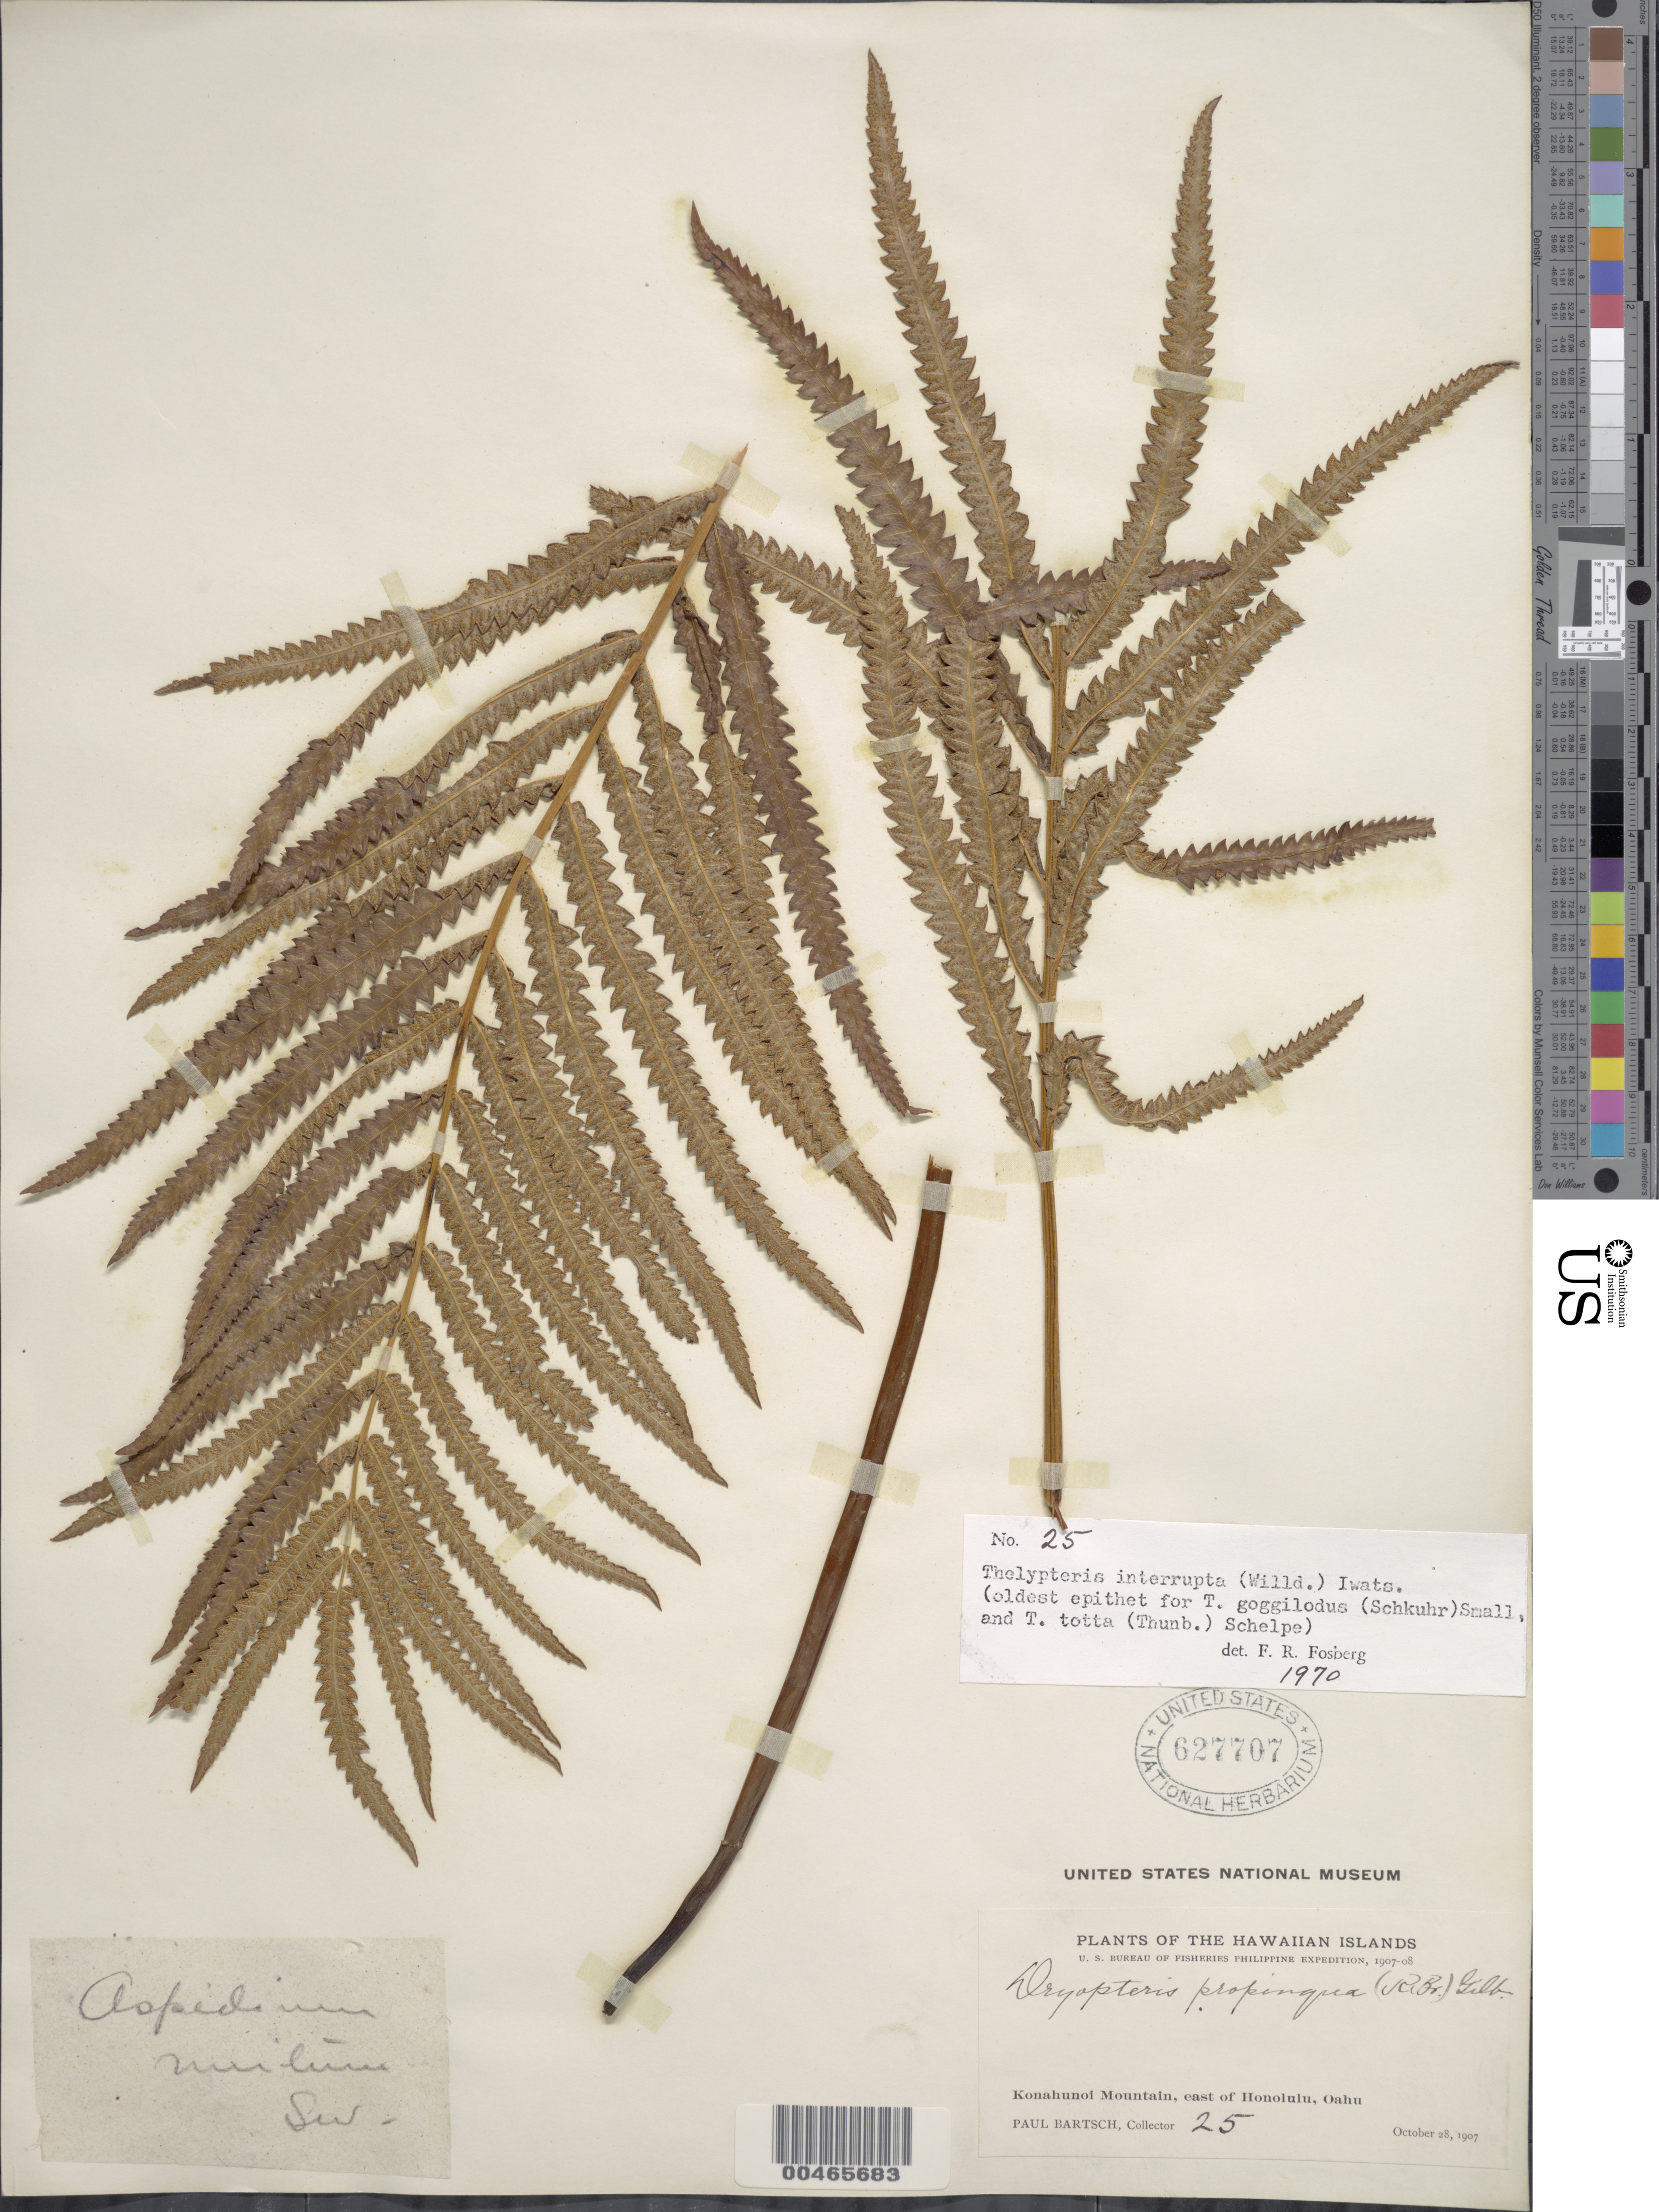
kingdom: Plantae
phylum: Tracheophyta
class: Polypodiopsida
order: Polypodiales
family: Thelypteridaceae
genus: Cyclosorus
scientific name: Cyclosorus interruptus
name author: (Willd.) H. Itô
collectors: P. Bartsch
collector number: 25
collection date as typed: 28 Oct 1907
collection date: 1907-10-28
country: United States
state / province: Hawaii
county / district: Honolulu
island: Oahu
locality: Konahunoi Mt., E of Honolulu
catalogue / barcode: US 627707